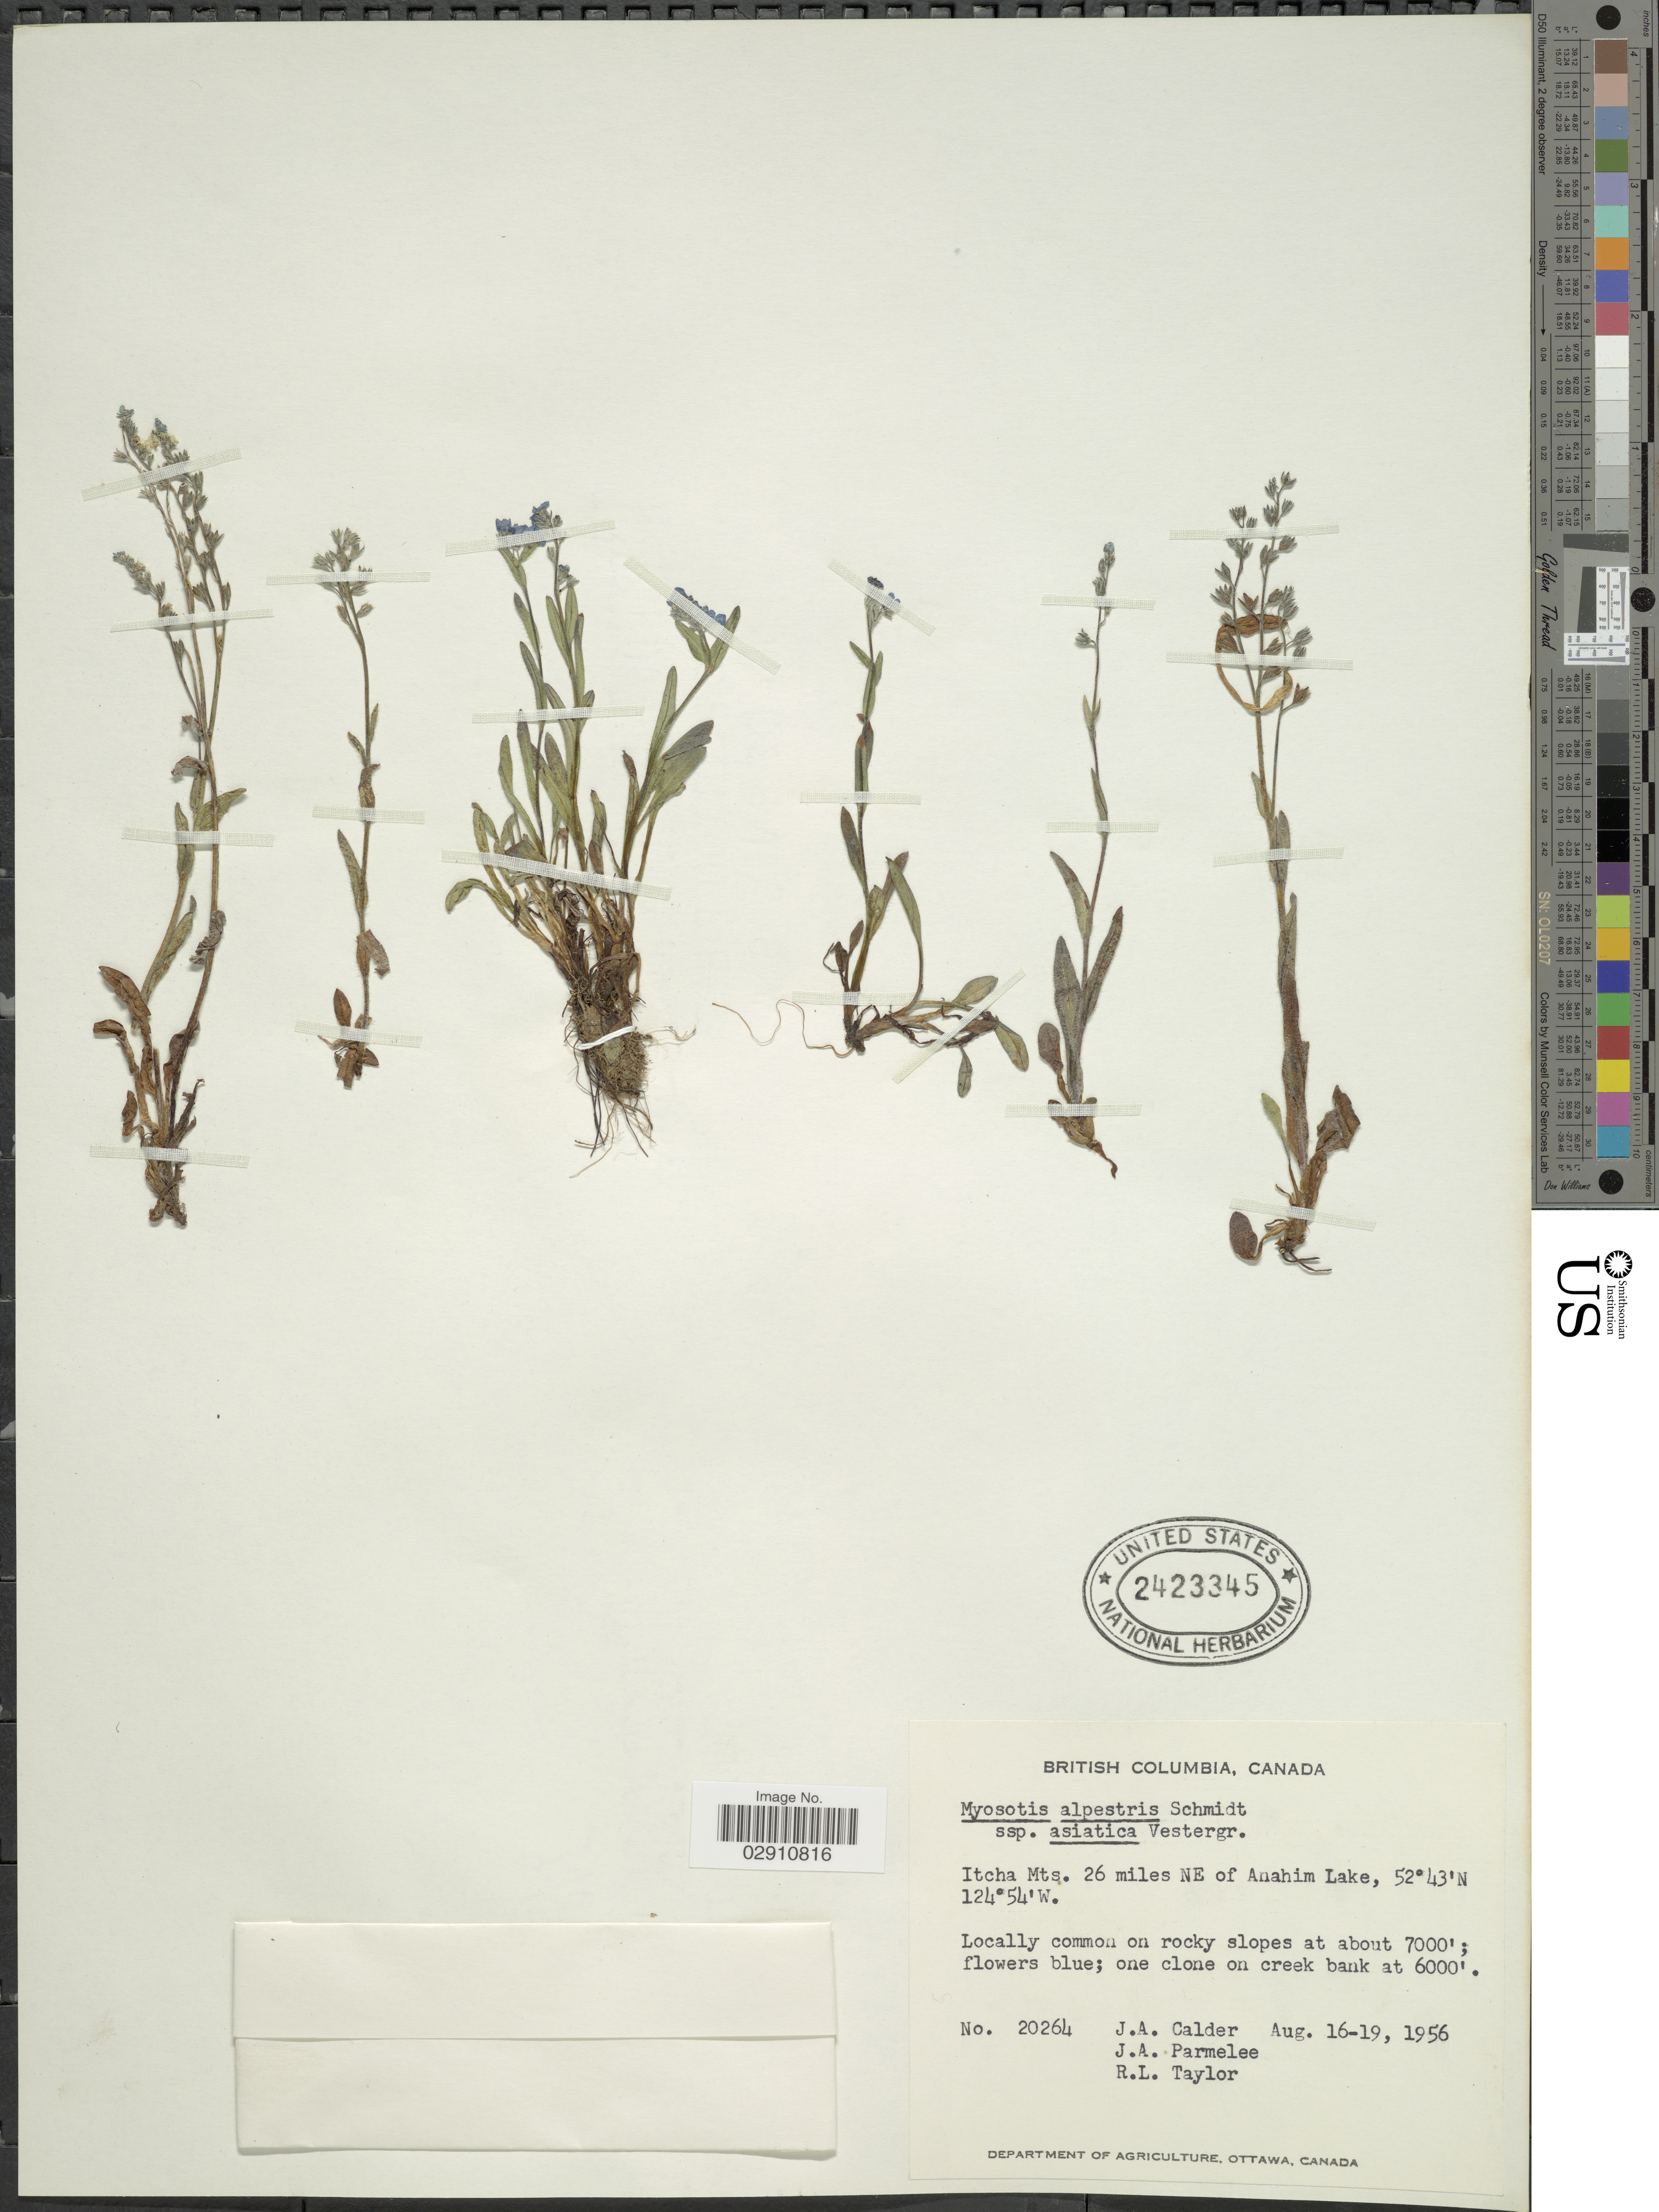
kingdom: Plantae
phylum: Tracheophyta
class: Magnoliopsida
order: Boraginales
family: Boraginaceae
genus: Myosotis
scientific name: Myosotis alpestris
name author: F.W. Schmidt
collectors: J. A. Calder, J. A. Parmelee & R. Taylor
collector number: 20264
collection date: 1956-08-16/1956-08-19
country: Canada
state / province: British Columbia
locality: Itcha Mts. 26 miles NE of Anahim Lake.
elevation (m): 1829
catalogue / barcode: US 2423345